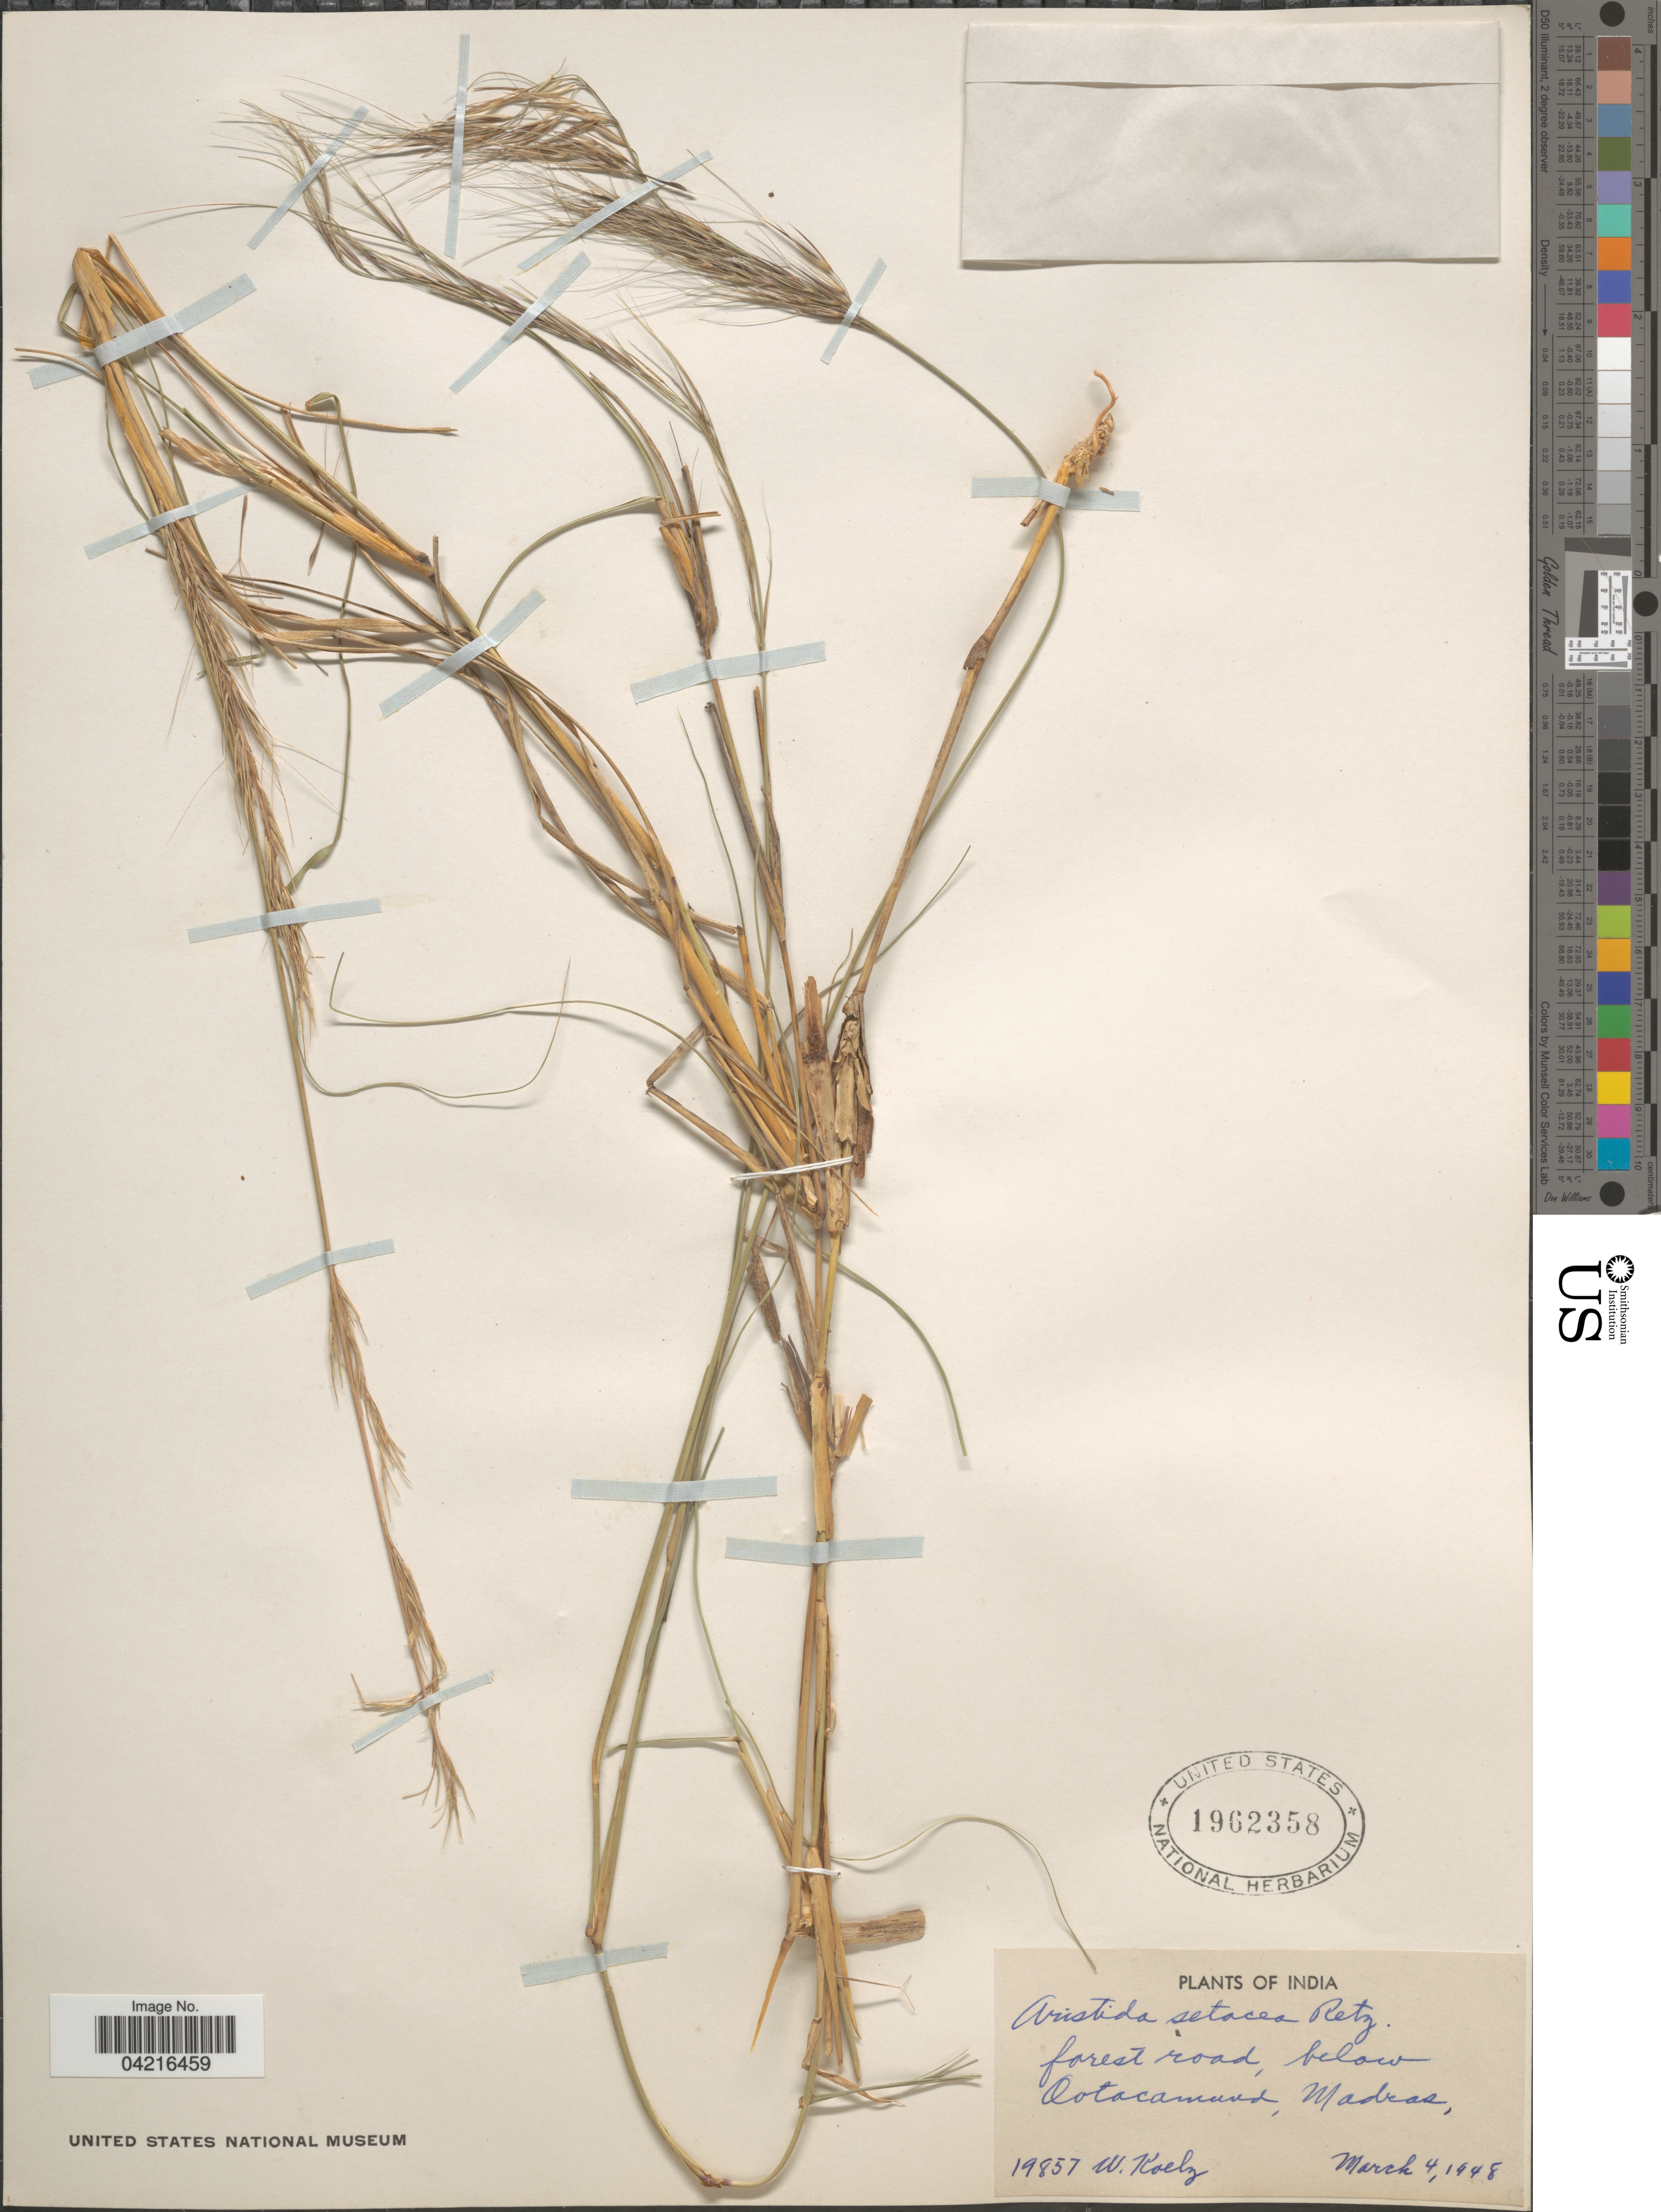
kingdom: Plantae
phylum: Tracheophyta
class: Liliopsida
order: Poales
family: Poaceae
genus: Aristida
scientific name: Aristida setacea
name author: Retz.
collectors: W. Koelz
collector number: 19857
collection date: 1948-03-04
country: India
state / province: Tamil Nadu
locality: Forest road, below Ootacamund, Madras.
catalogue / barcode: US 1962358